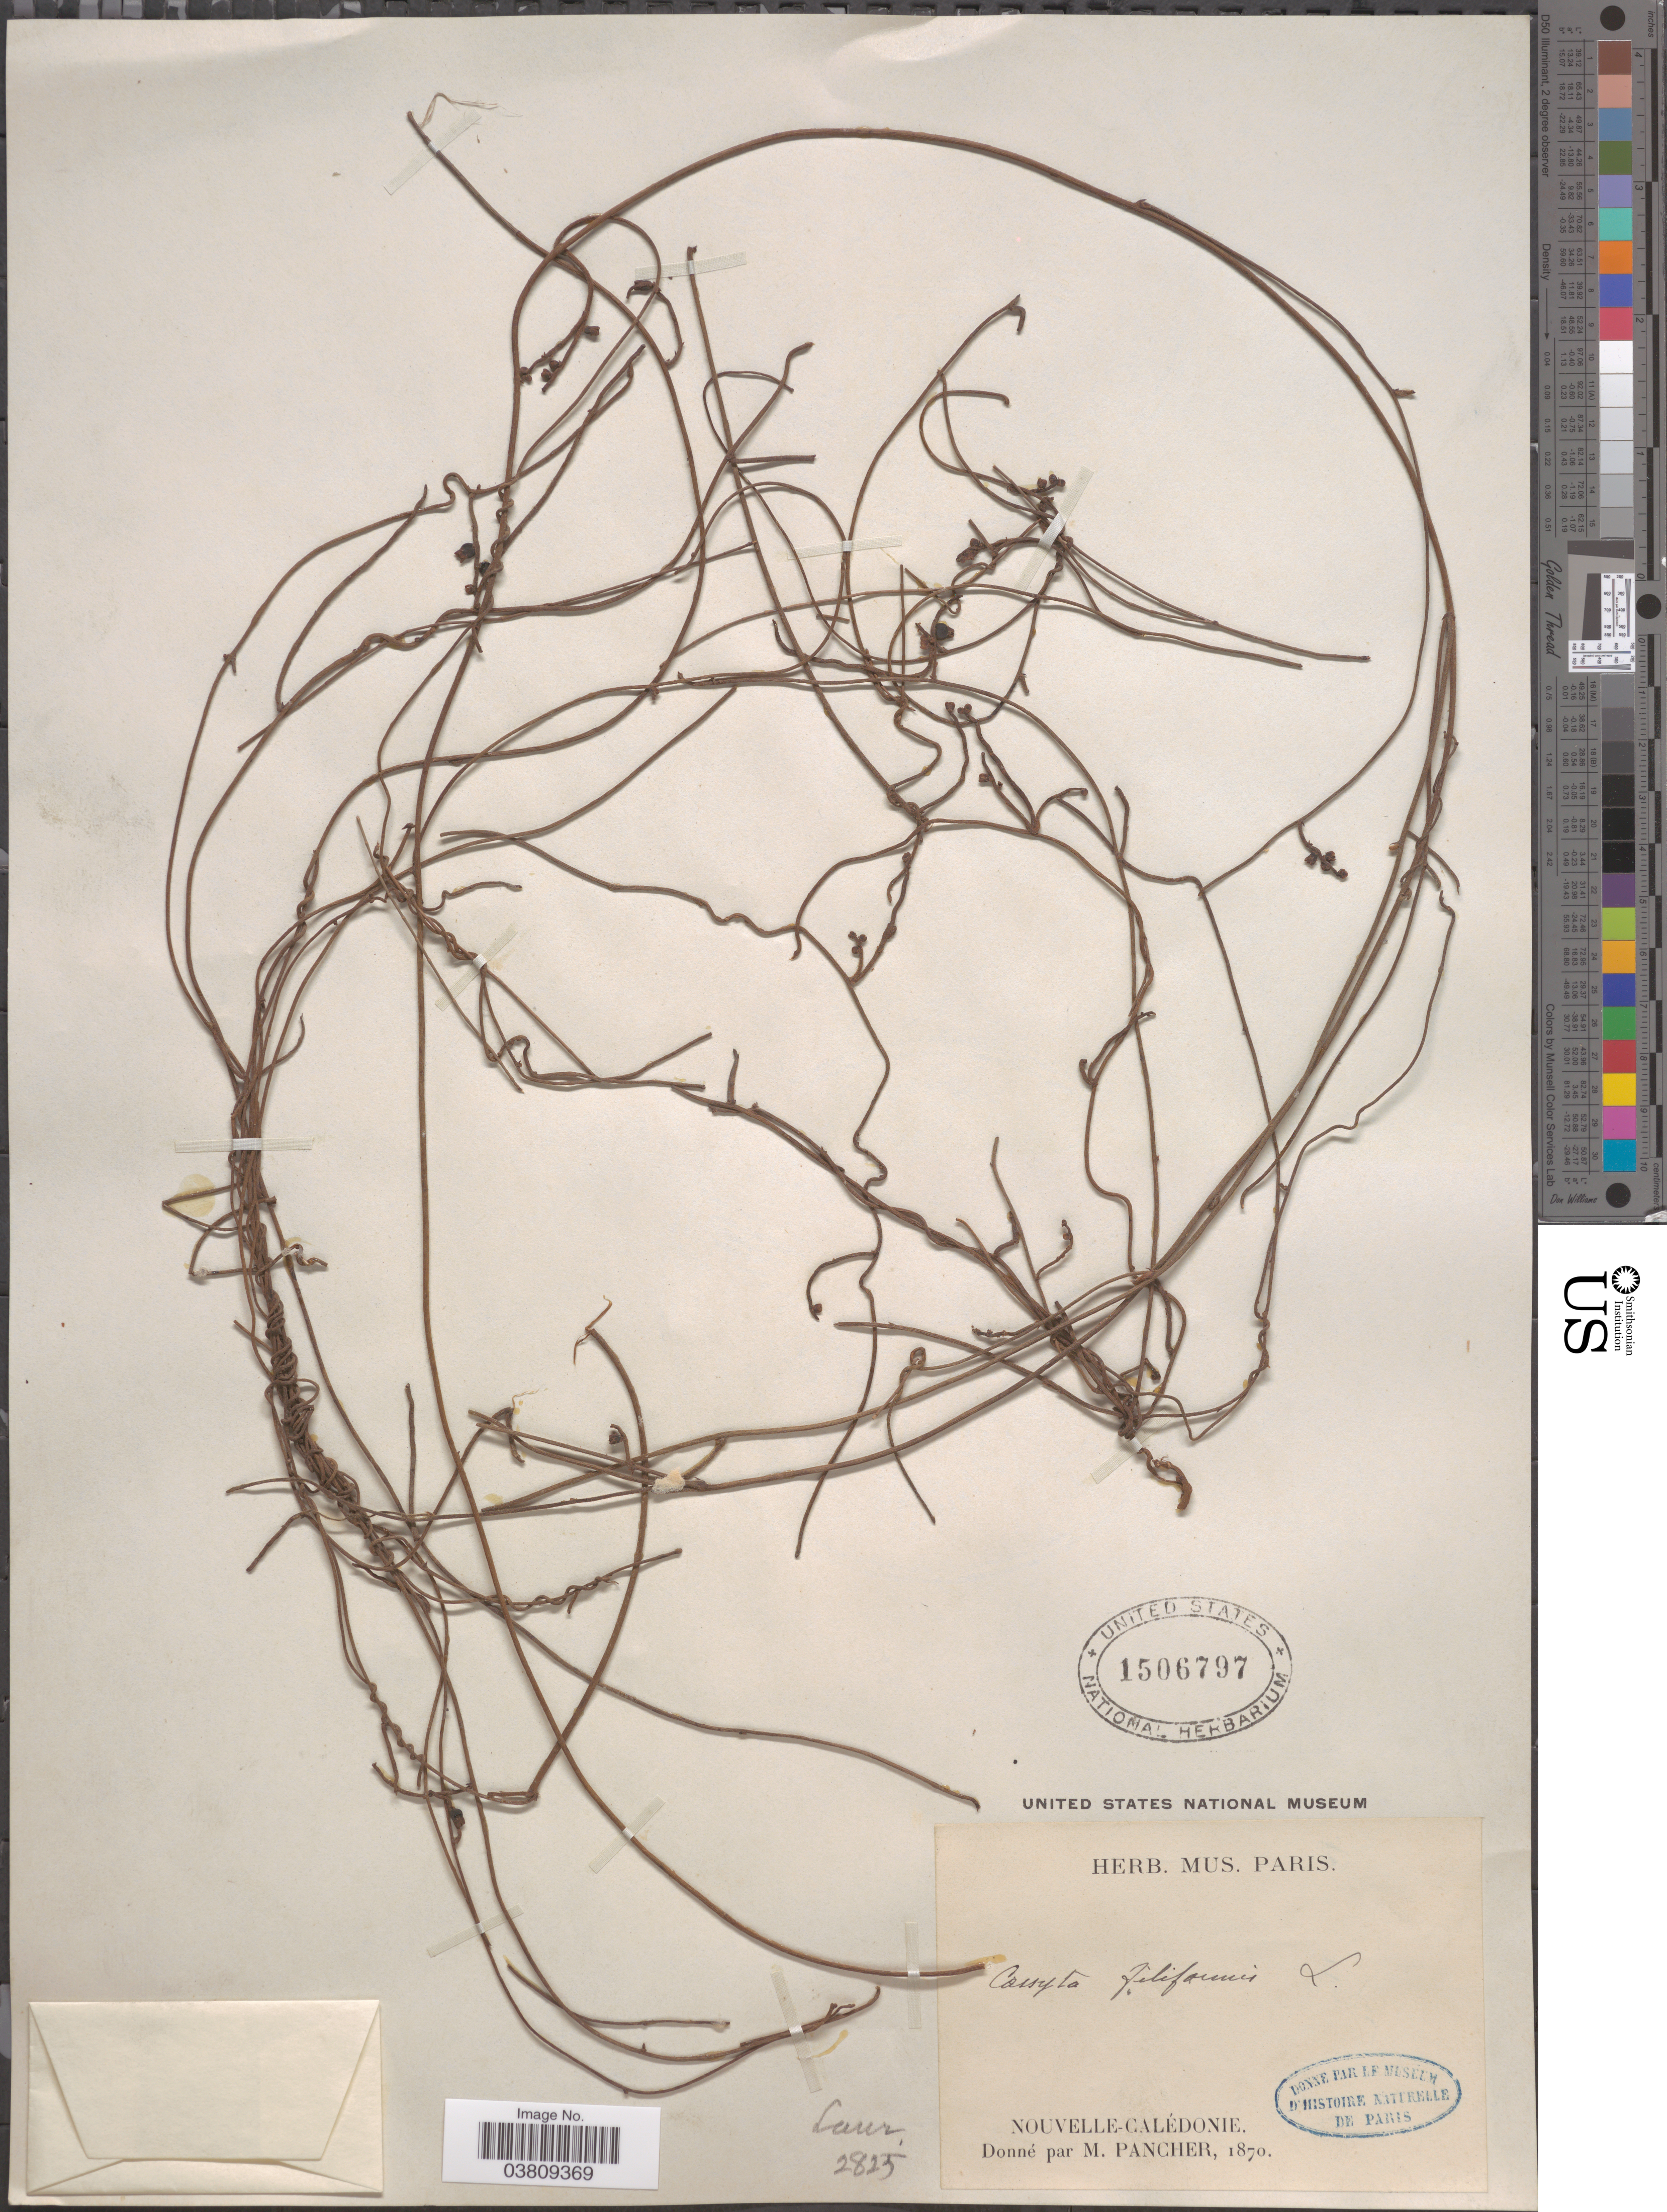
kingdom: Plantae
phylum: Tracheophyta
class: Magnoliopsida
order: Laurales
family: Lauraceae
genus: Cassytha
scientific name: Cassytha filiformis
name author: L.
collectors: M. Pancher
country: New Caledonia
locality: Nouvelle-Calédonie.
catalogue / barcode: US 1506797